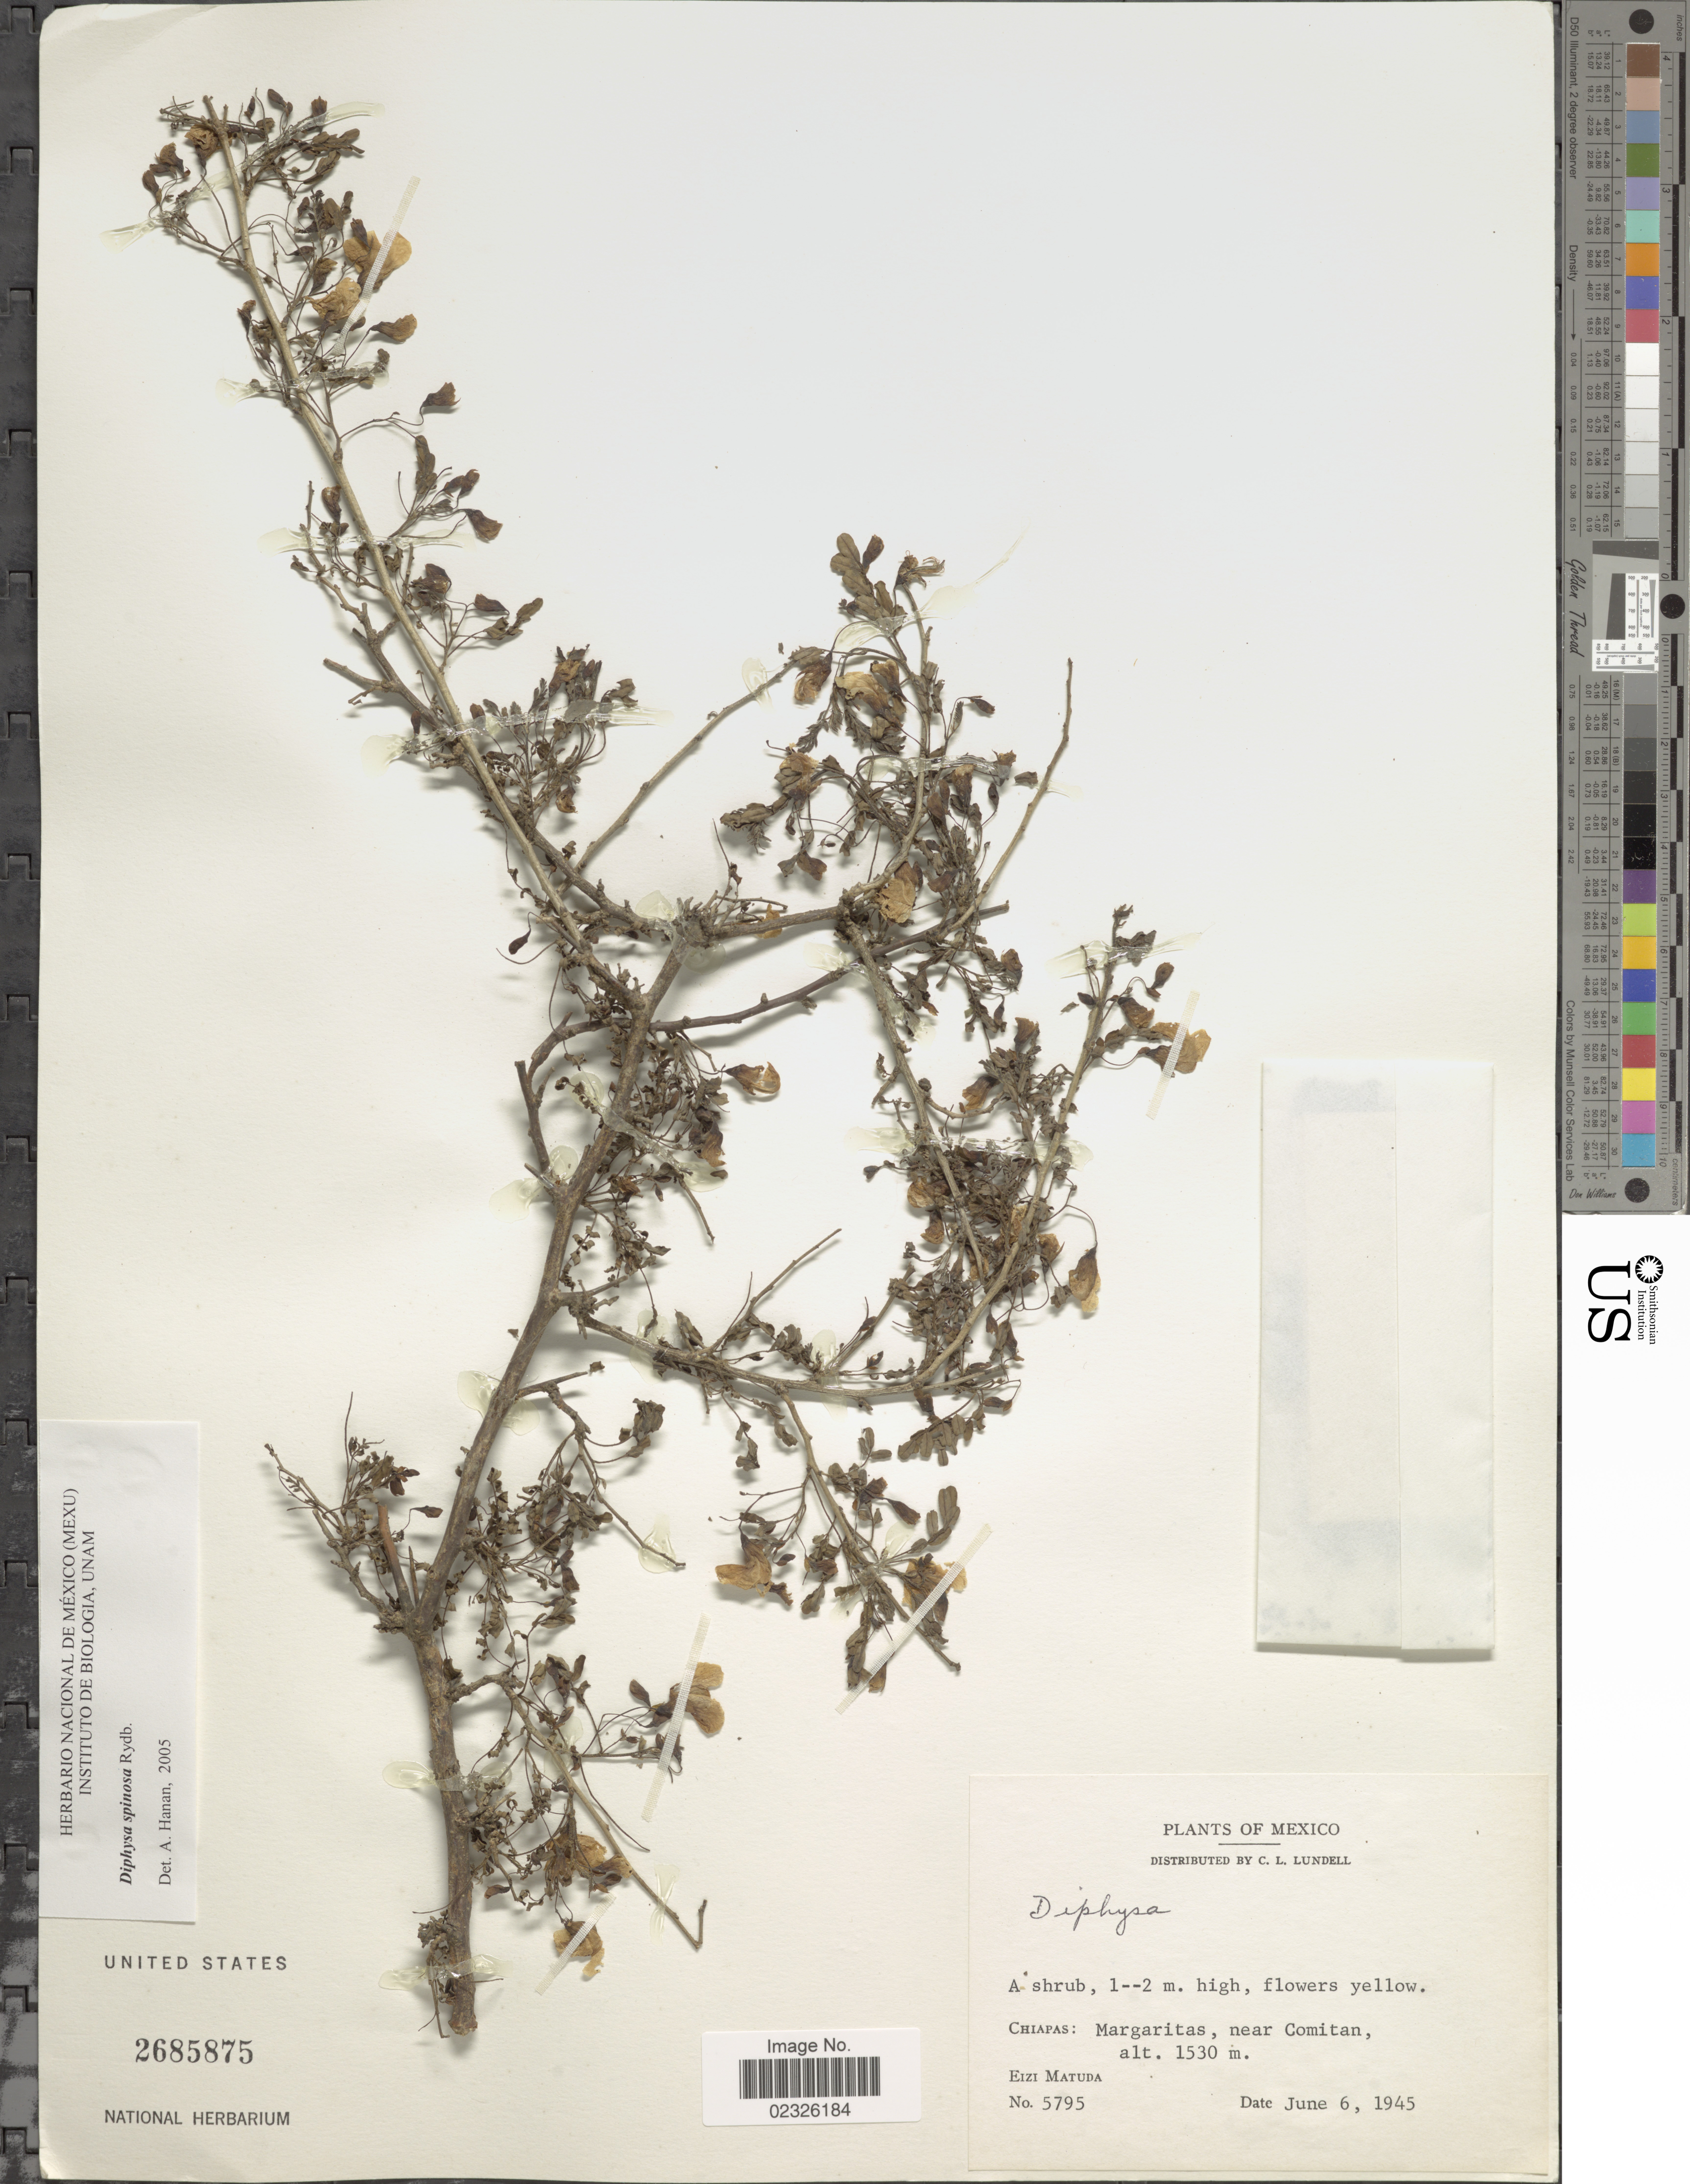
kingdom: Plantae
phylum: Tracheophyta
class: Magnoliopsida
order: Fabales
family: Fabaceae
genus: Diphysa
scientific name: Diphysa spinosa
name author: Rydb.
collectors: E. Matuda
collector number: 5795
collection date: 1945-06-06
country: Mexico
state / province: Chiapas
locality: Margaritas, near Comitan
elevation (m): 1530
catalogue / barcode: US 2685875